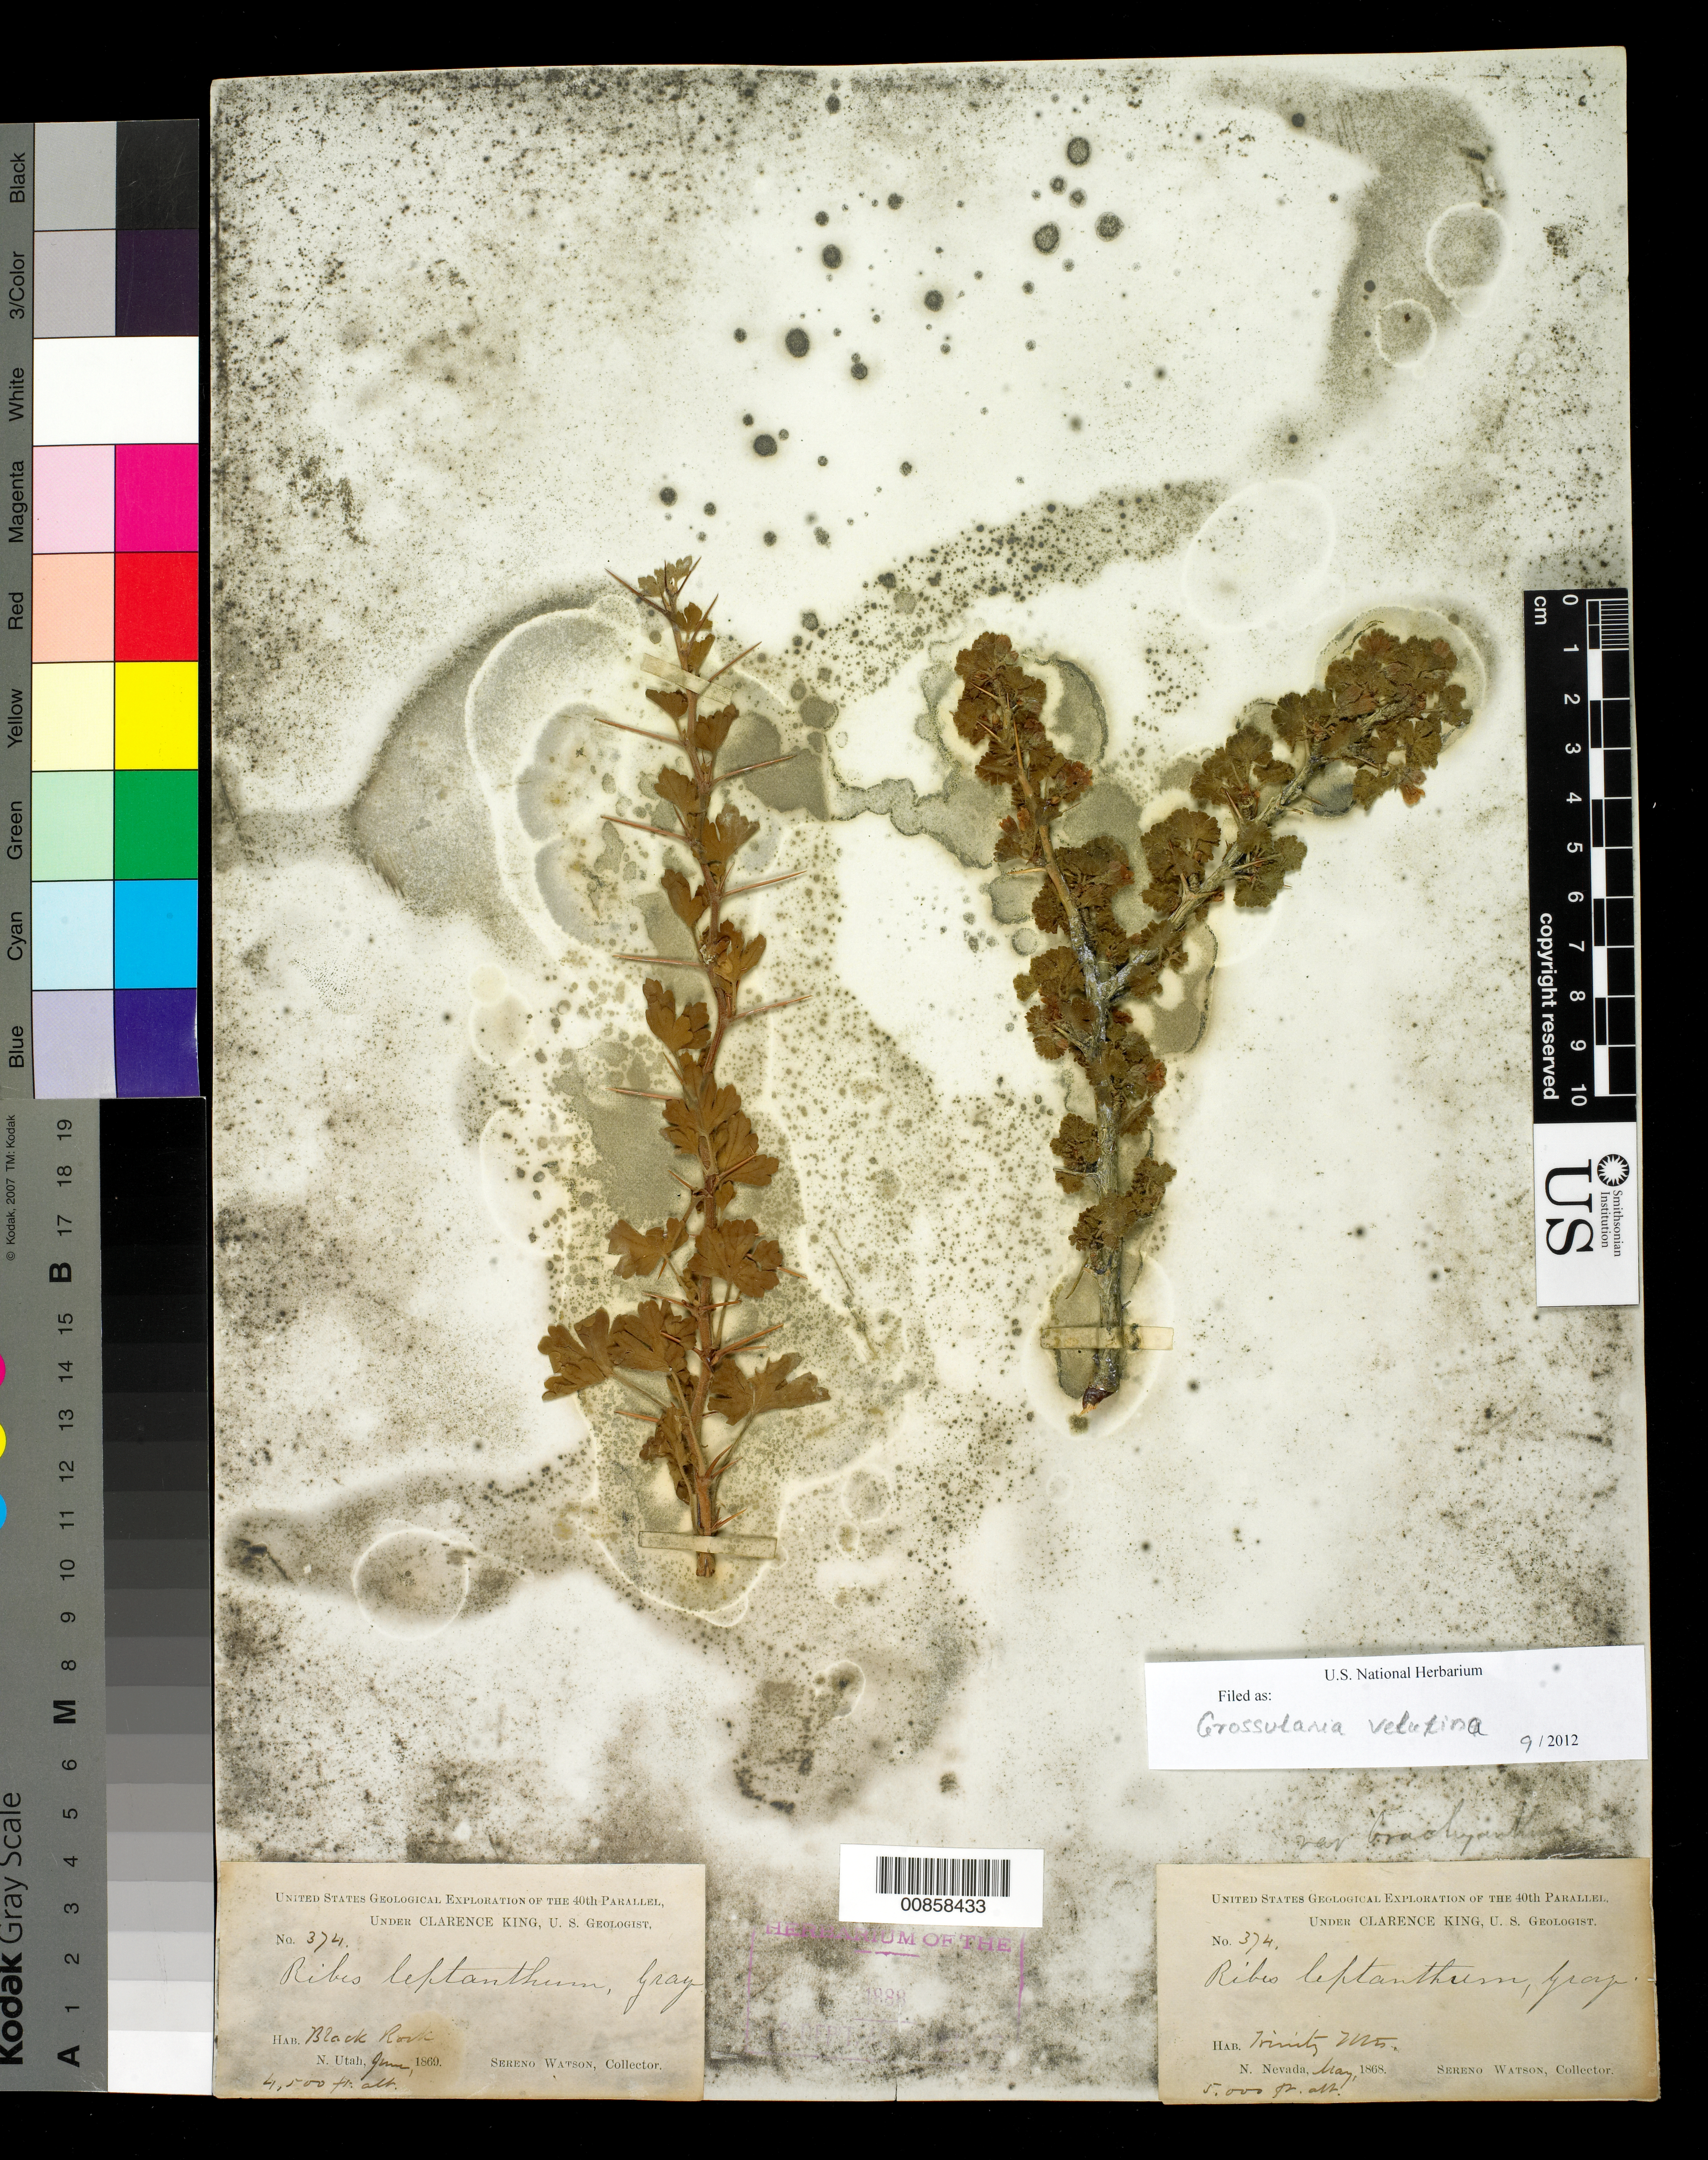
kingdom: Plantae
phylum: Tracheophyta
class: Magnoliopsida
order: Saxifragales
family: Grossulariaceae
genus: Ribes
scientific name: Ribes velutinum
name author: Greene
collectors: S. Watson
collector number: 374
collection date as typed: Jun 1869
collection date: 1869-06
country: United States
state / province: Utah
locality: Black rock, N. Utah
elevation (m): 1372